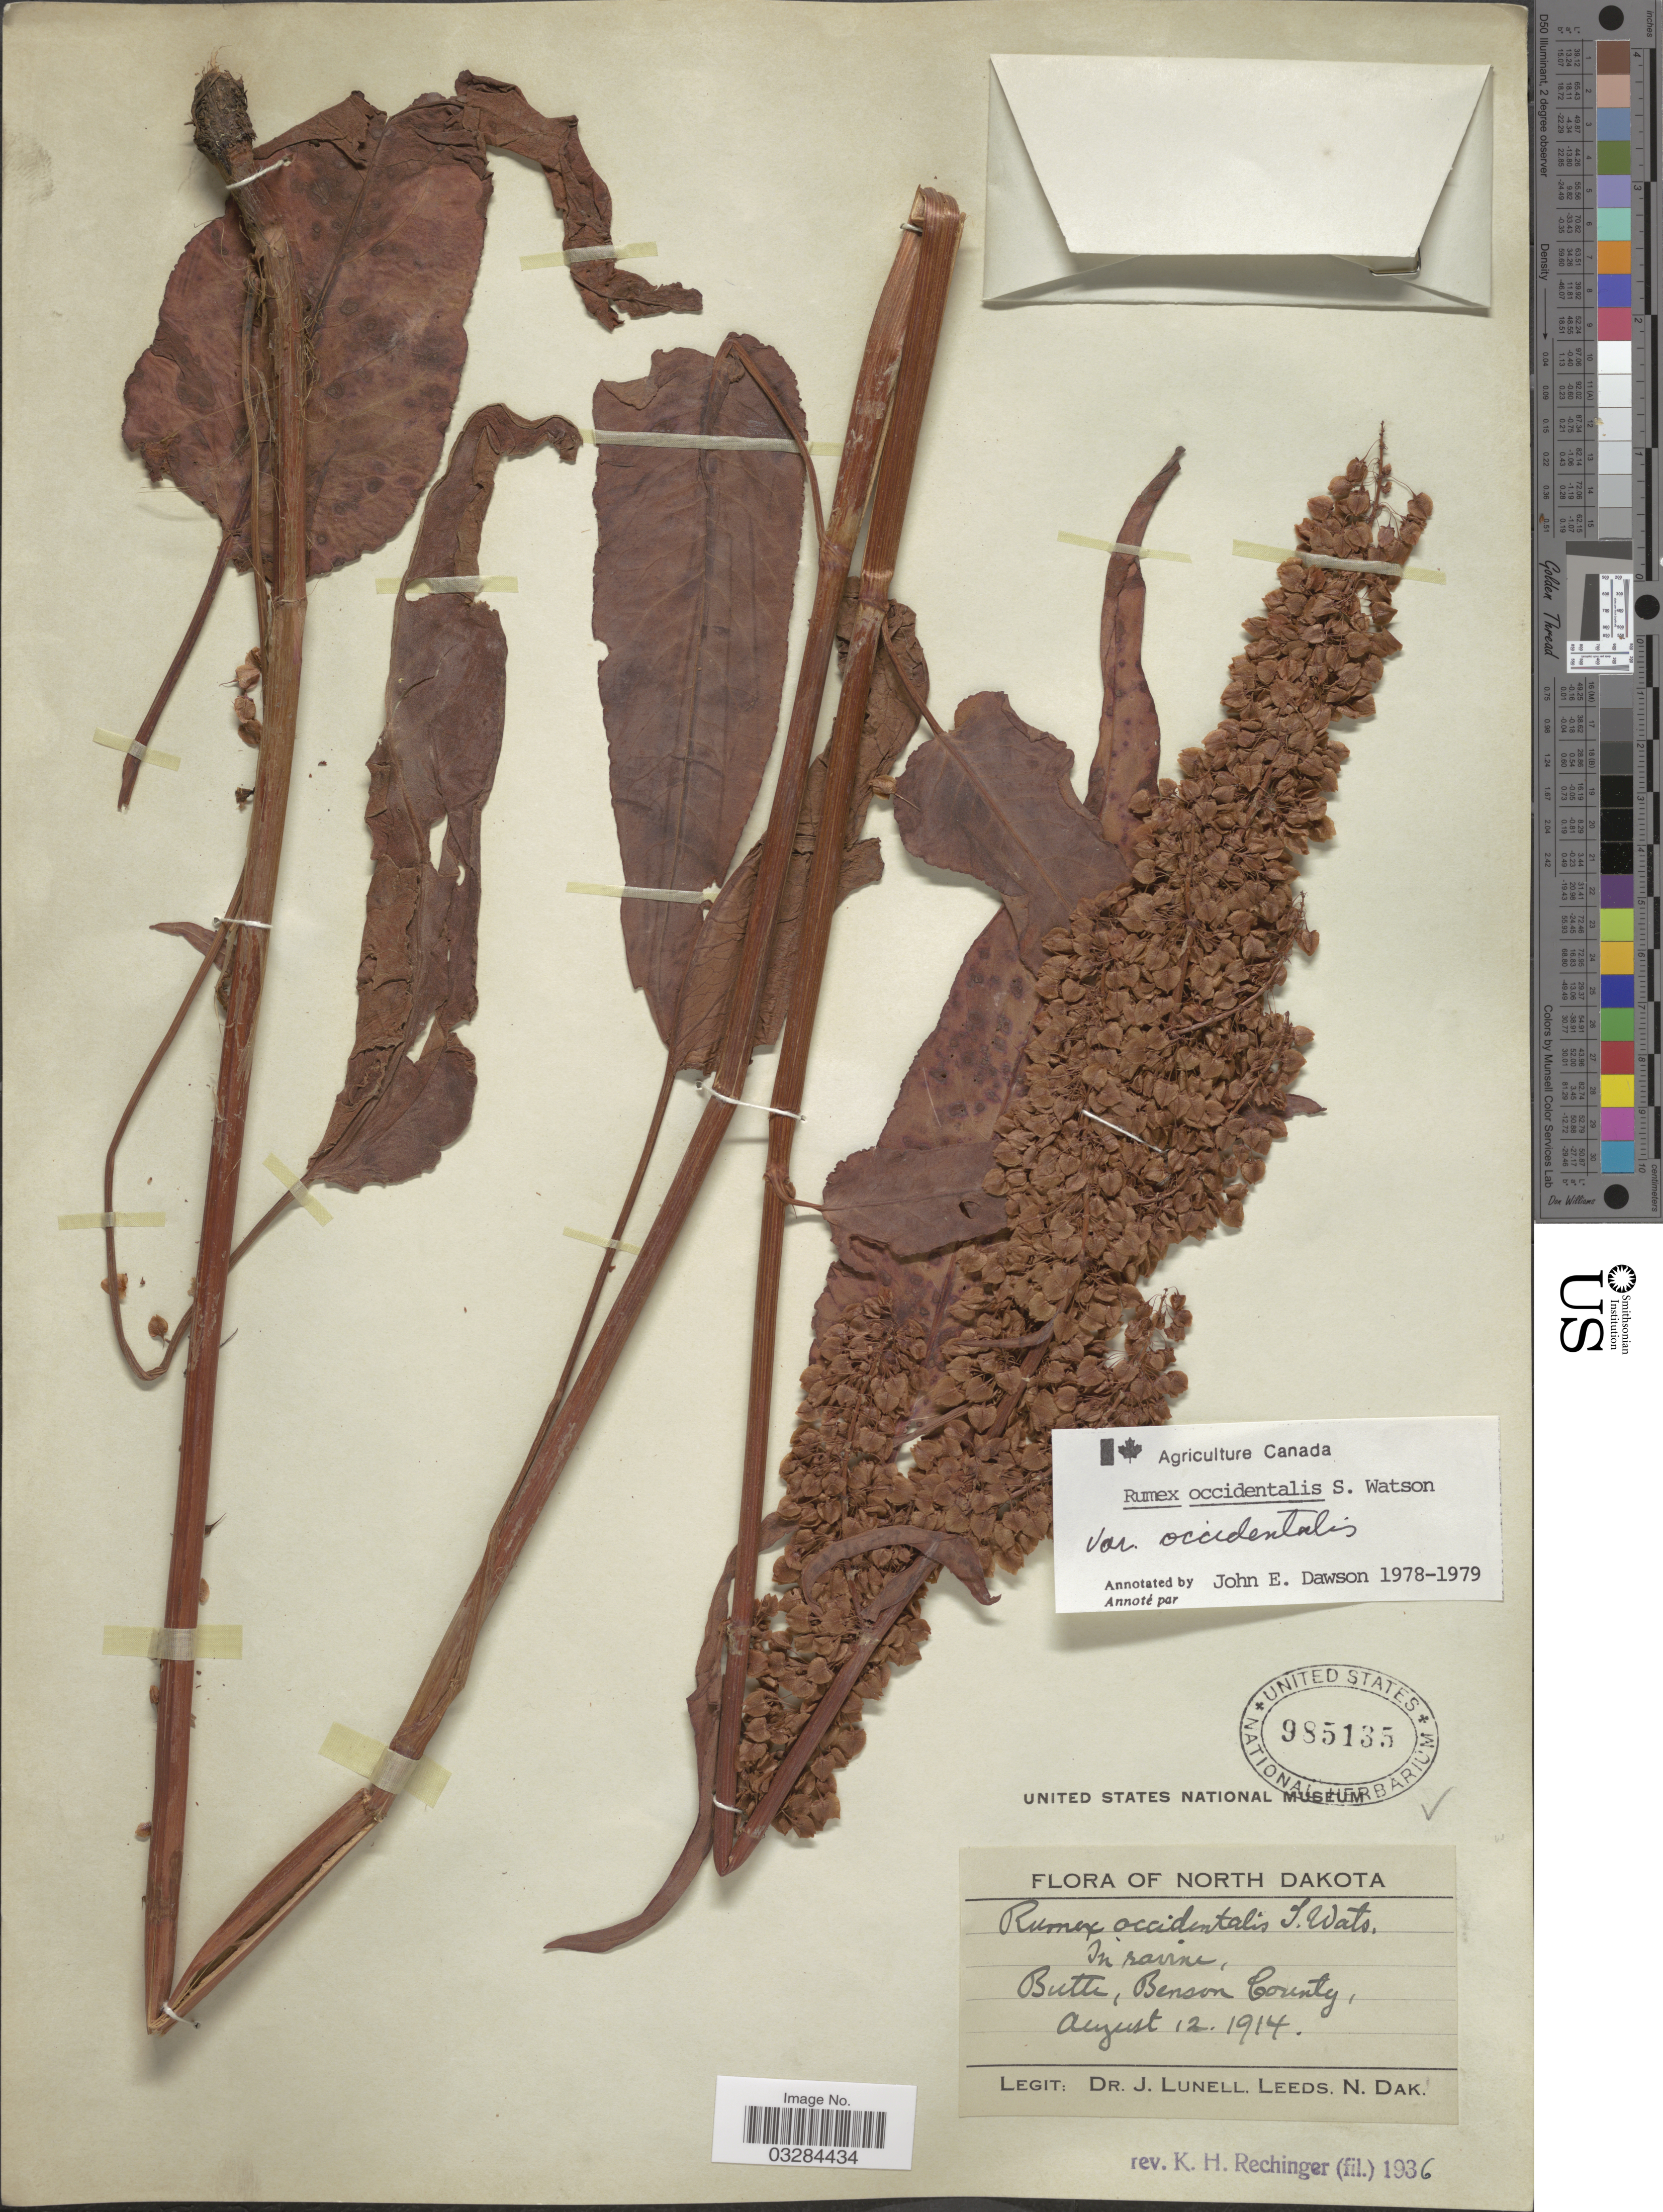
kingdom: Plantae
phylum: Tracheophyta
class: Magnoliopsida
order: Caryophyllales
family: Polygonaceae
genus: Rumex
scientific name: Rumex occidentalis var. occidentalis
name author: S. Watson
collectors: J. Lunell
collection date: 1914-08-12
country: United States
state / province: North Dakota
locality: In ravine, Butte, Benson County.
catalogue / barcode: US 985135